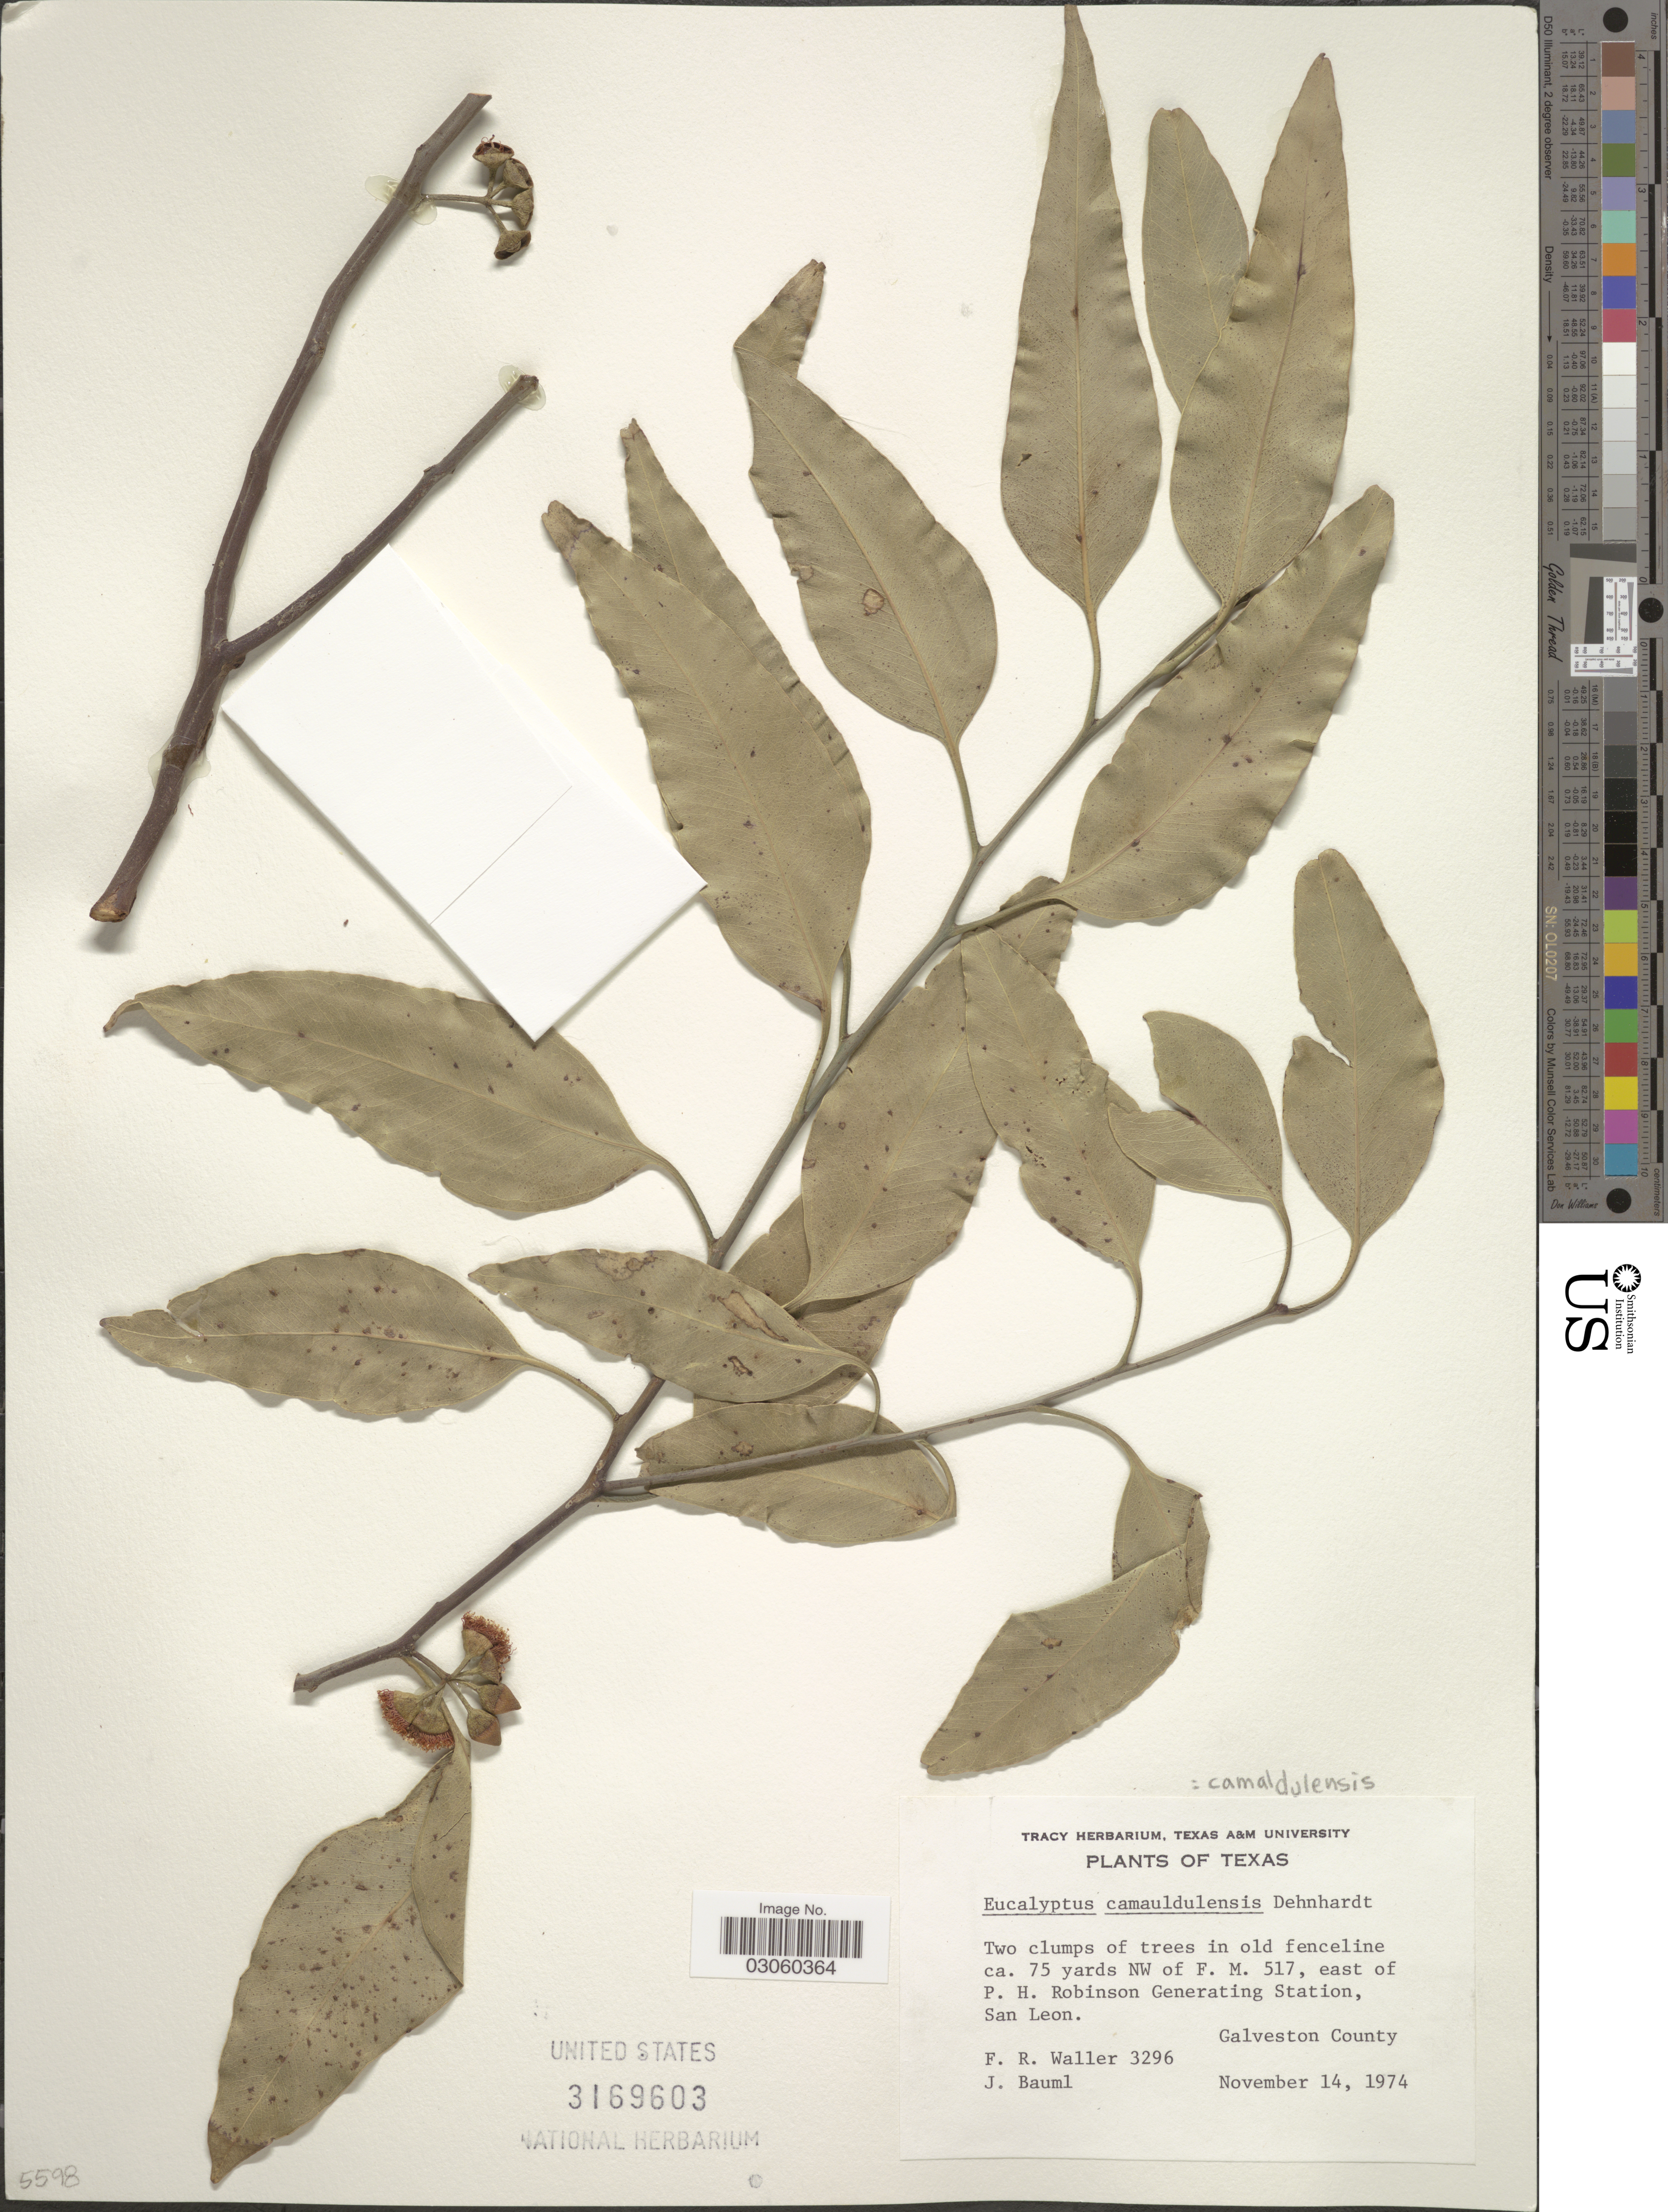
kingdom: Plantae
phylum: Tracheophyta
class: Magnoliopsida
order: Myrtales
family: Myrtaceae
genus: Eucalyptus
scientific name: Eucalyptus camaldulensis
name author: Dehnh.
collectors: F. R. Waller & J. Bauml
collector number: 3296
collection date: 1974-11-14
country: United States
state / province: Texas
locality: Ca. 75 yards NW of F. M. 517, east of P. H. Robinson Generating Station, San Leon. Galveston County.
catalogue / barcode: US 3169603